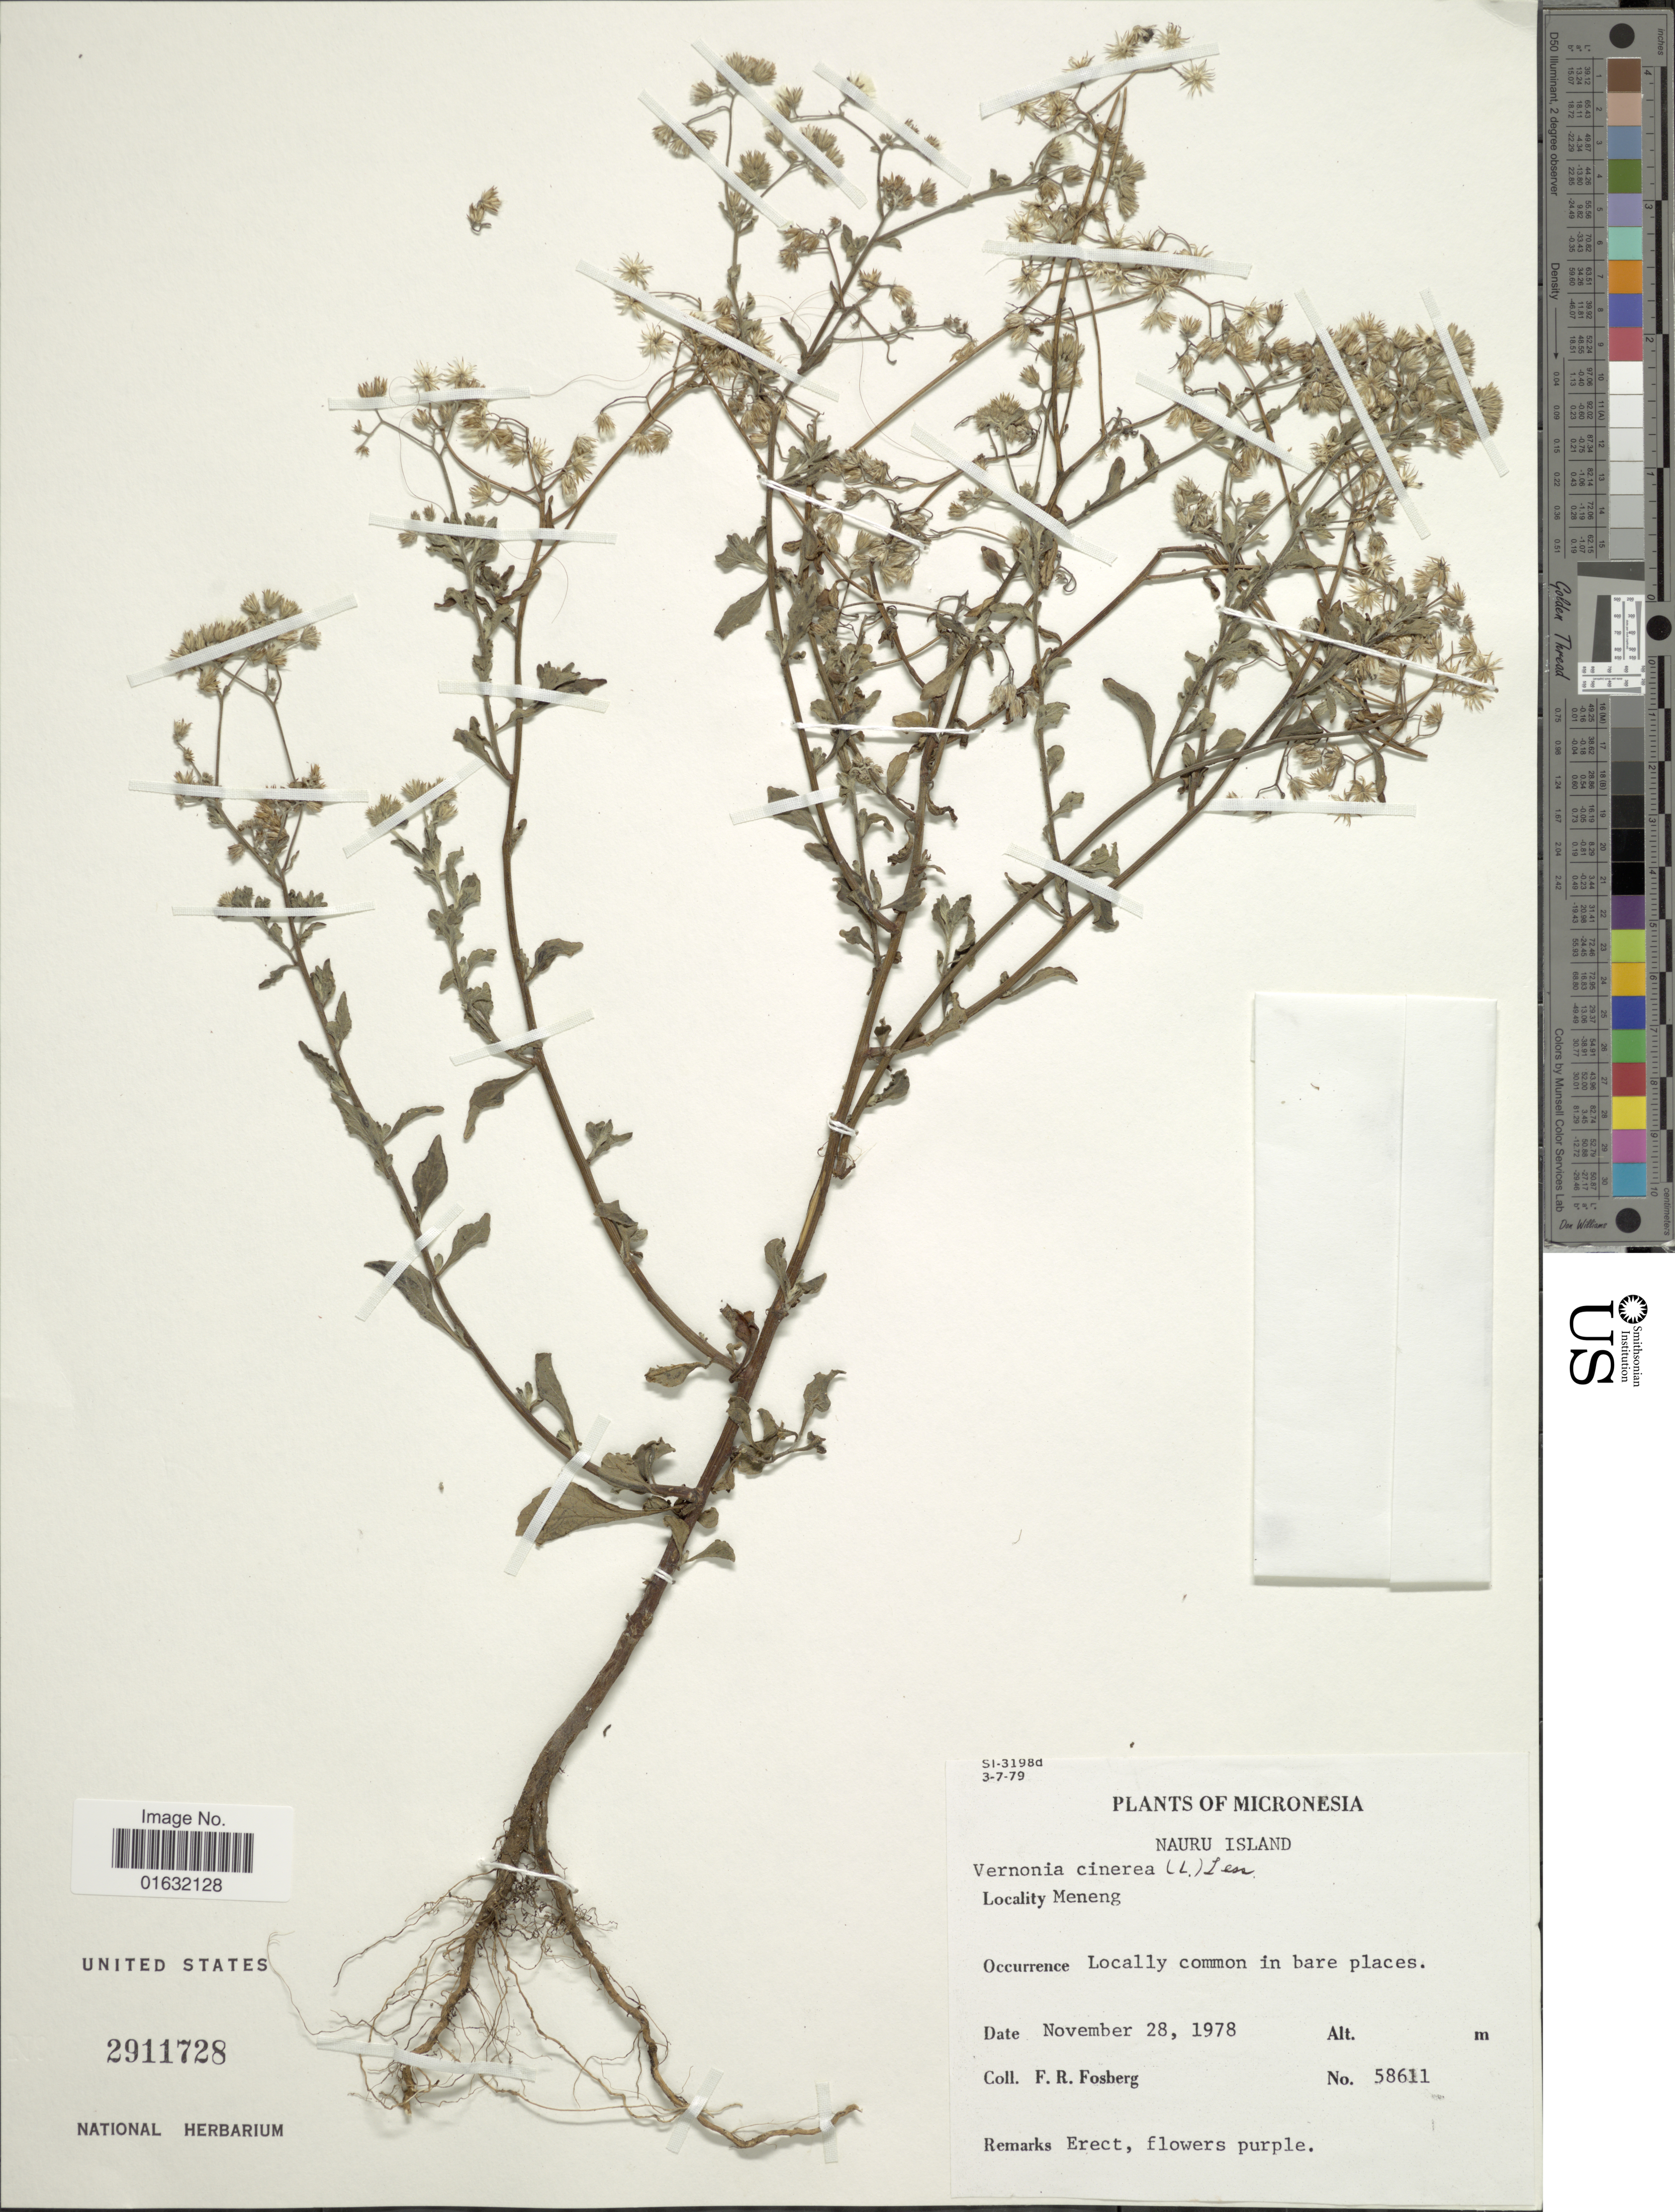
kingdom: Plantae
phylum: Tracheophyta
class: Magnoliopsida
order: Asterales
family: Asteraceae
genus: Cyanthillium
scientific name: Cyanthillium cinereum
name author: (L.) H. Rob.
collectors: F. R. Fosberg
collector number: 58611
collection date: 1978-11-28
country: Nauru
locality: Micronesia, Naura Island, Meneng.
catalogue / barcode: US 2911728